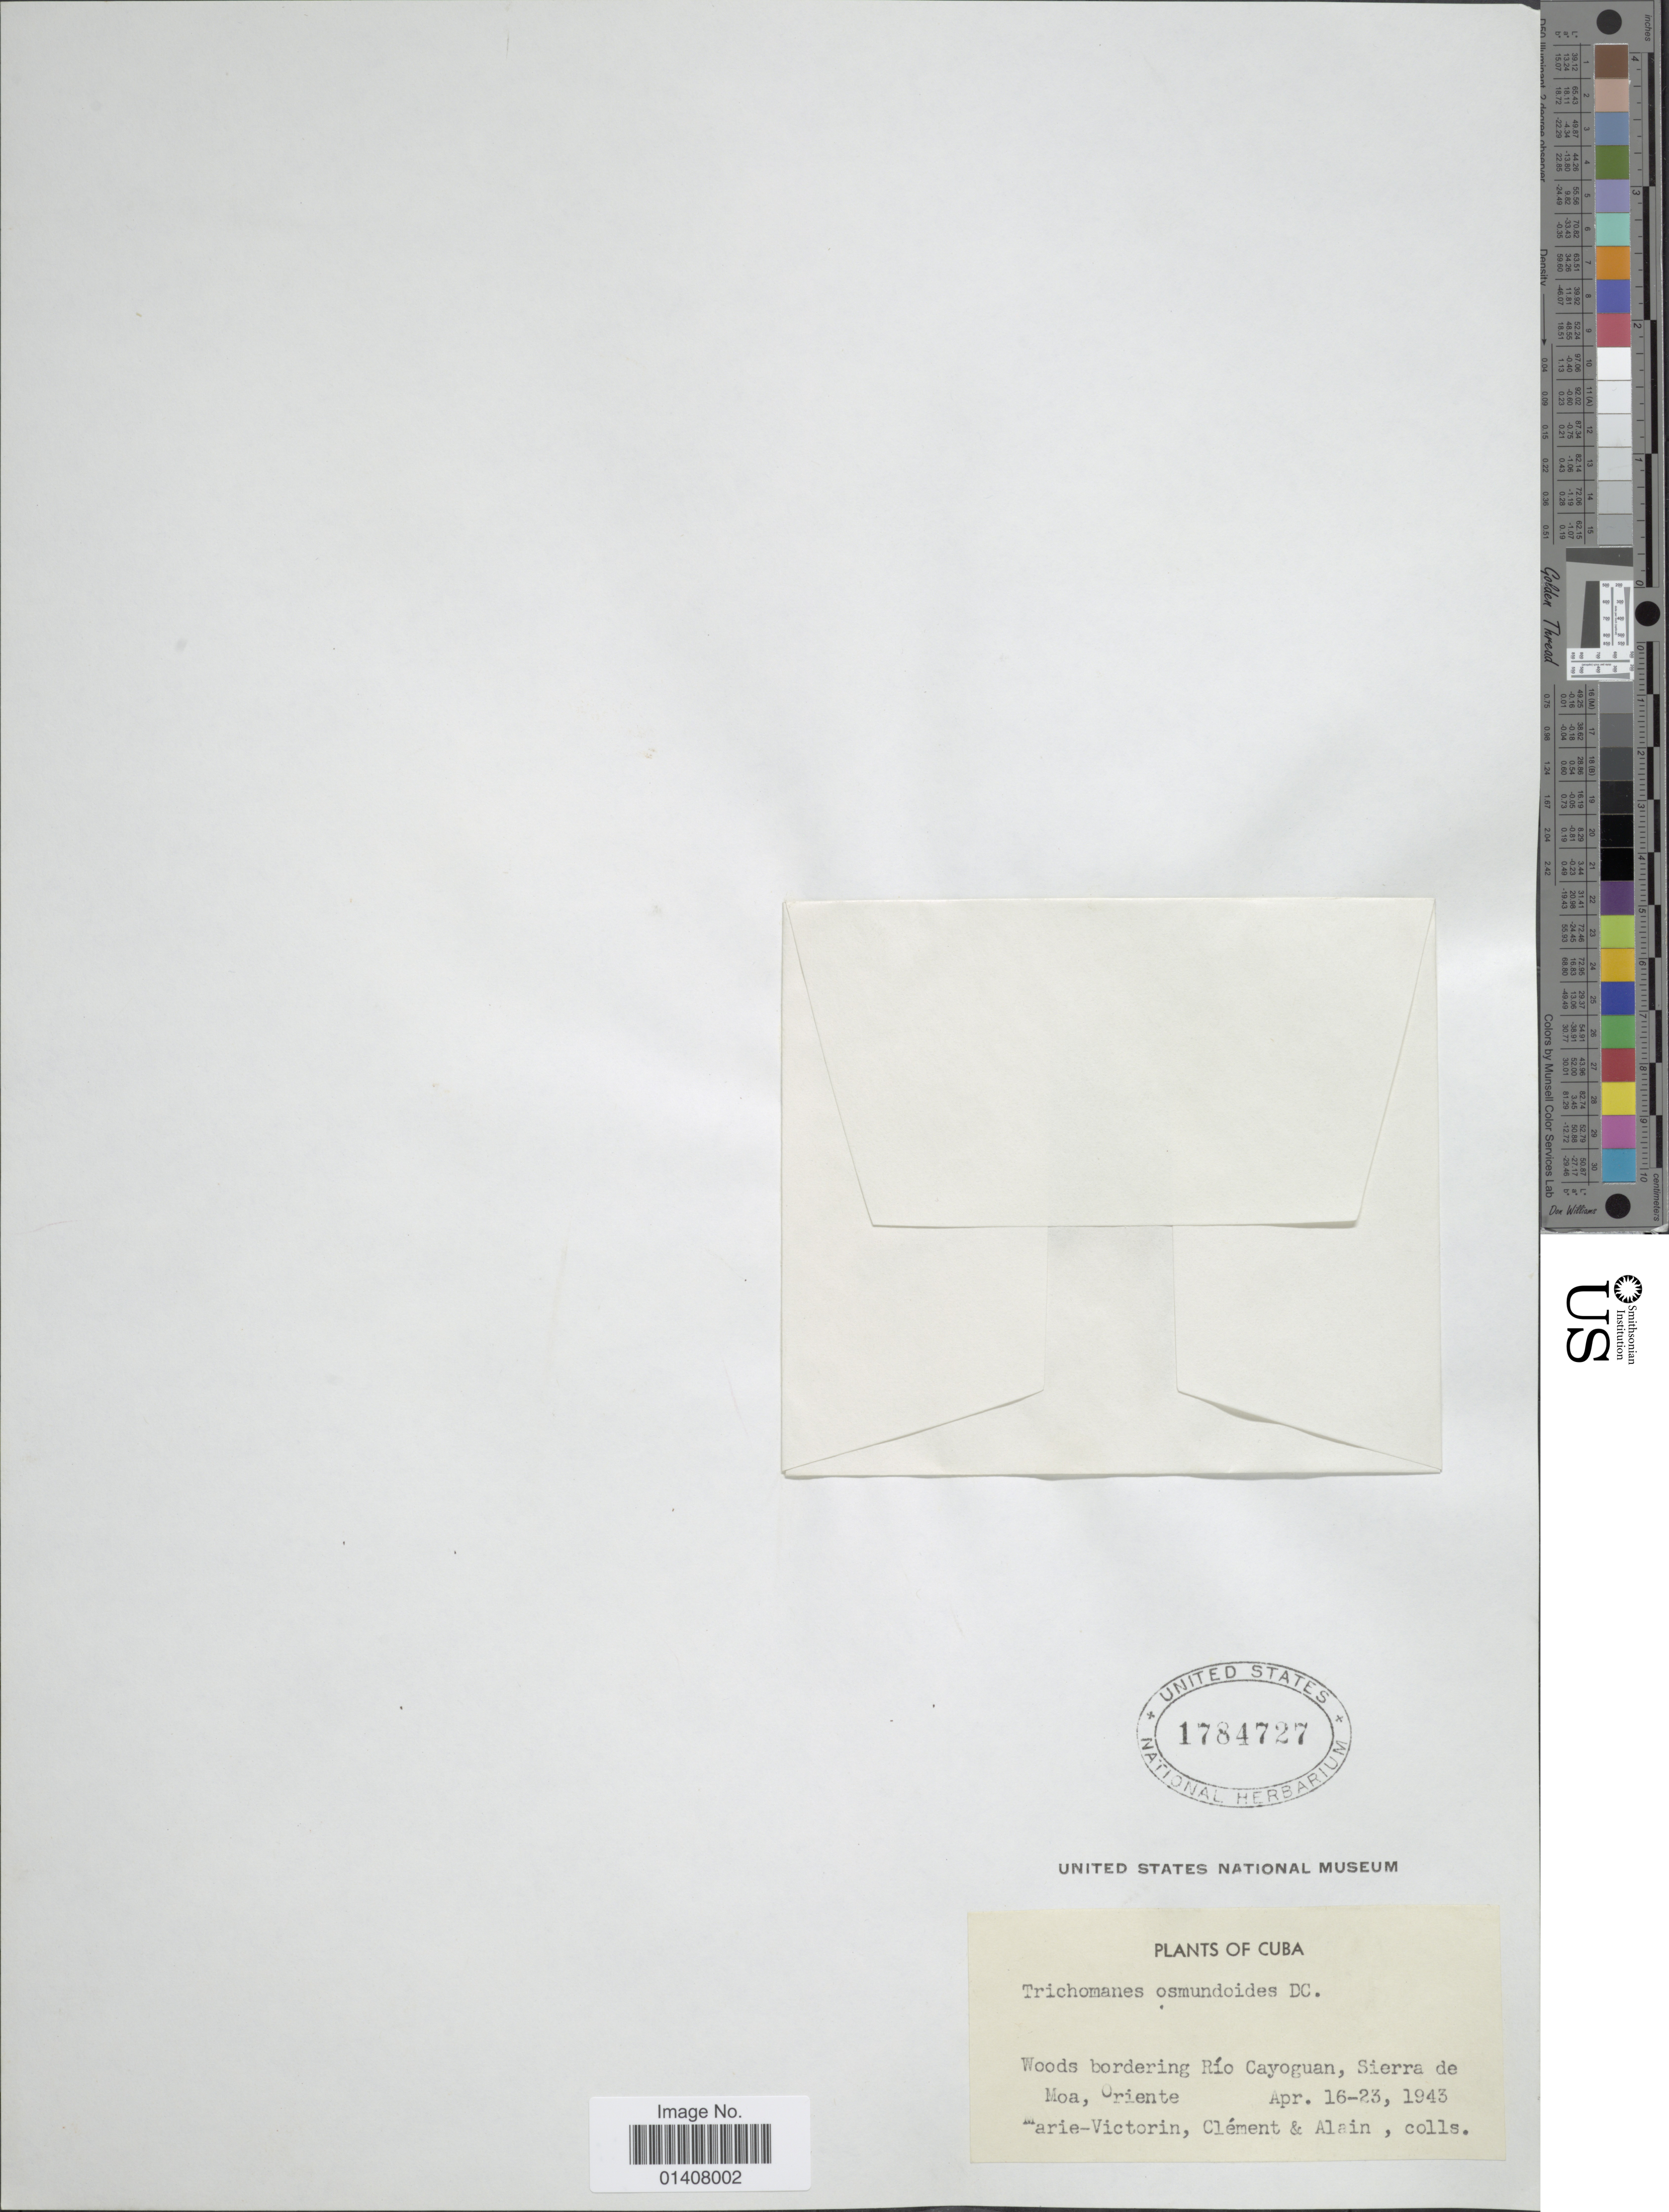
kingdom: Plantae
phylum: Tracheophyta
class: Polypodiopsida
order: Hymenophyllales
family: Hymenophyllaceae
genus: Trichomanes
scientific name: Trichomanes osmundoides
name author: DC. ex Poir.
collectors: -. Marie-Victorin, Clément & Alain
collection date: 1943-04-16/1943-04-23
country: Cuba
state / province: Oriente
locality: Woods bordering Rio Cayoguan, Sierra de Moa, Oriente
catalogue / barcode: US 1784727